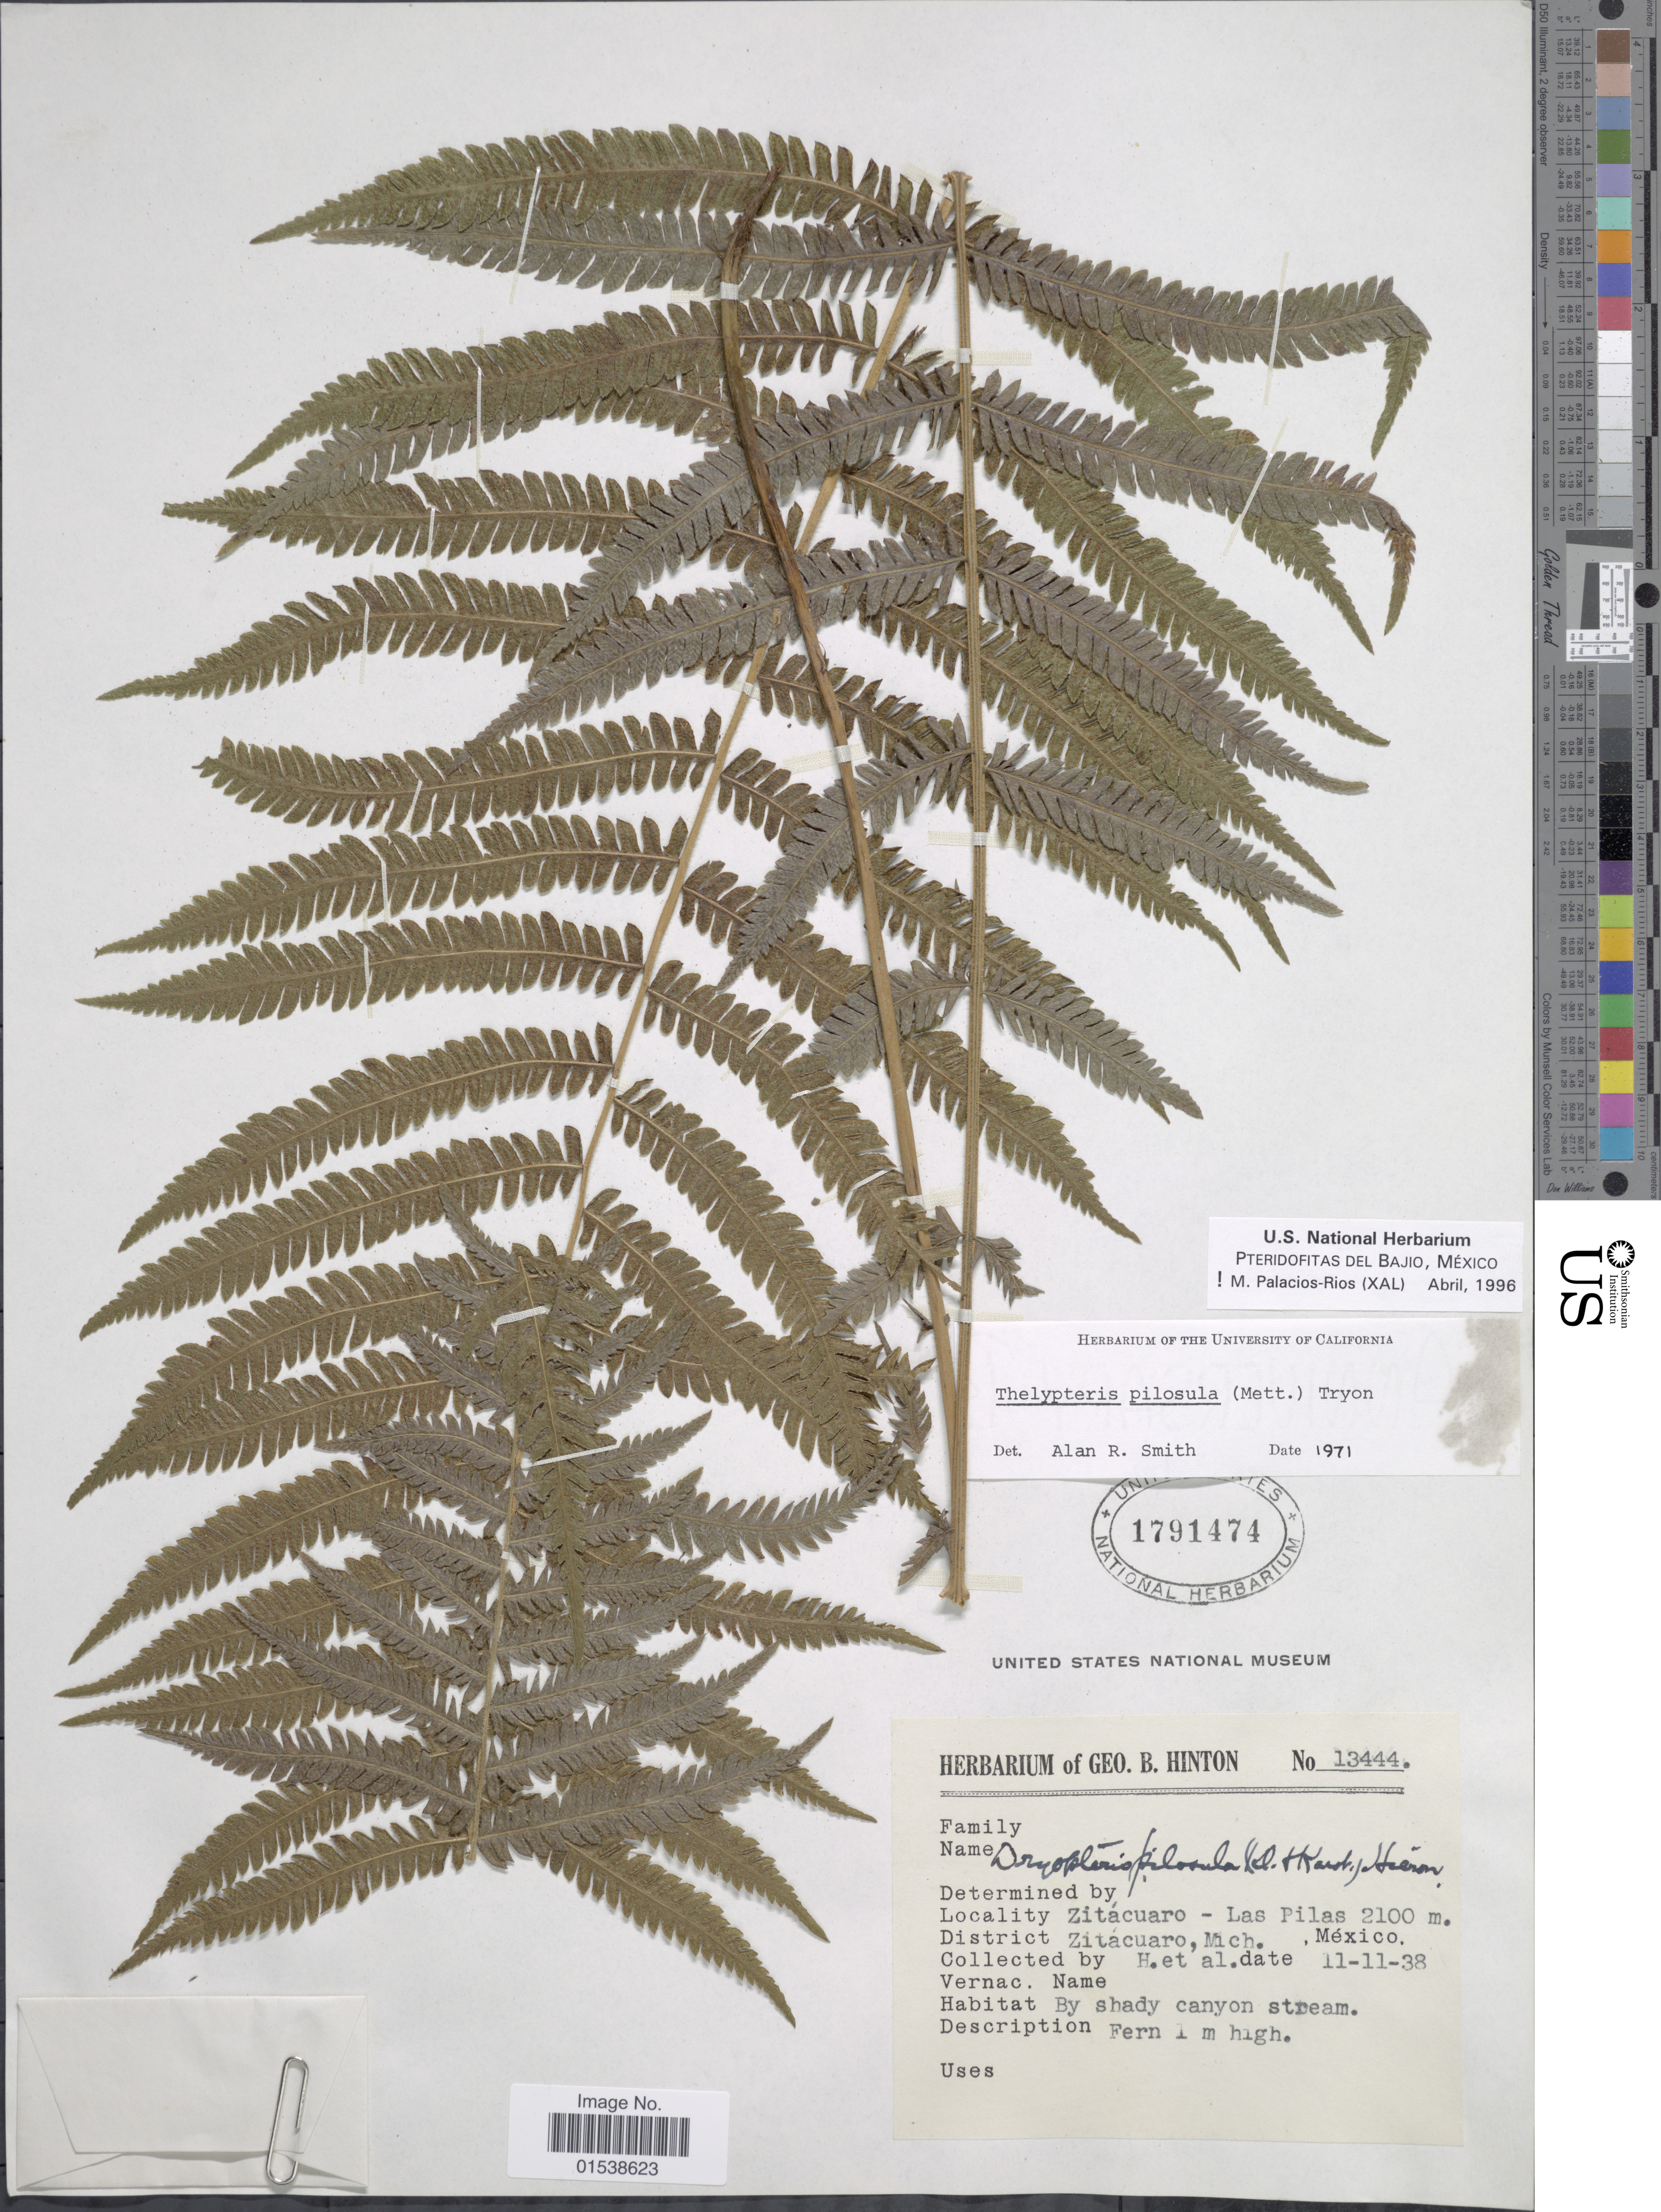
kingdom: Plantae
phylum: Tracheophyta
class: Polypodiopsida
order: Polypodiales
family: Thelypteridaceae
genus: Amauropelta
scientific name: Amauropelta pilosula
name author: (Klotzsch & H. Karst.) Á. Löve & D. Löve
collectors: G. B. Hinton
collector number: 13444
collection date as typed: Transcribed d/m/y: 11/11/38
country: Mexico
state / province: Michoacán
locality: Zitacuaro, Las Pilas, District Zitacuaro, Mich.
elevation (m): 2100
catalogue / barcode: US 1791474